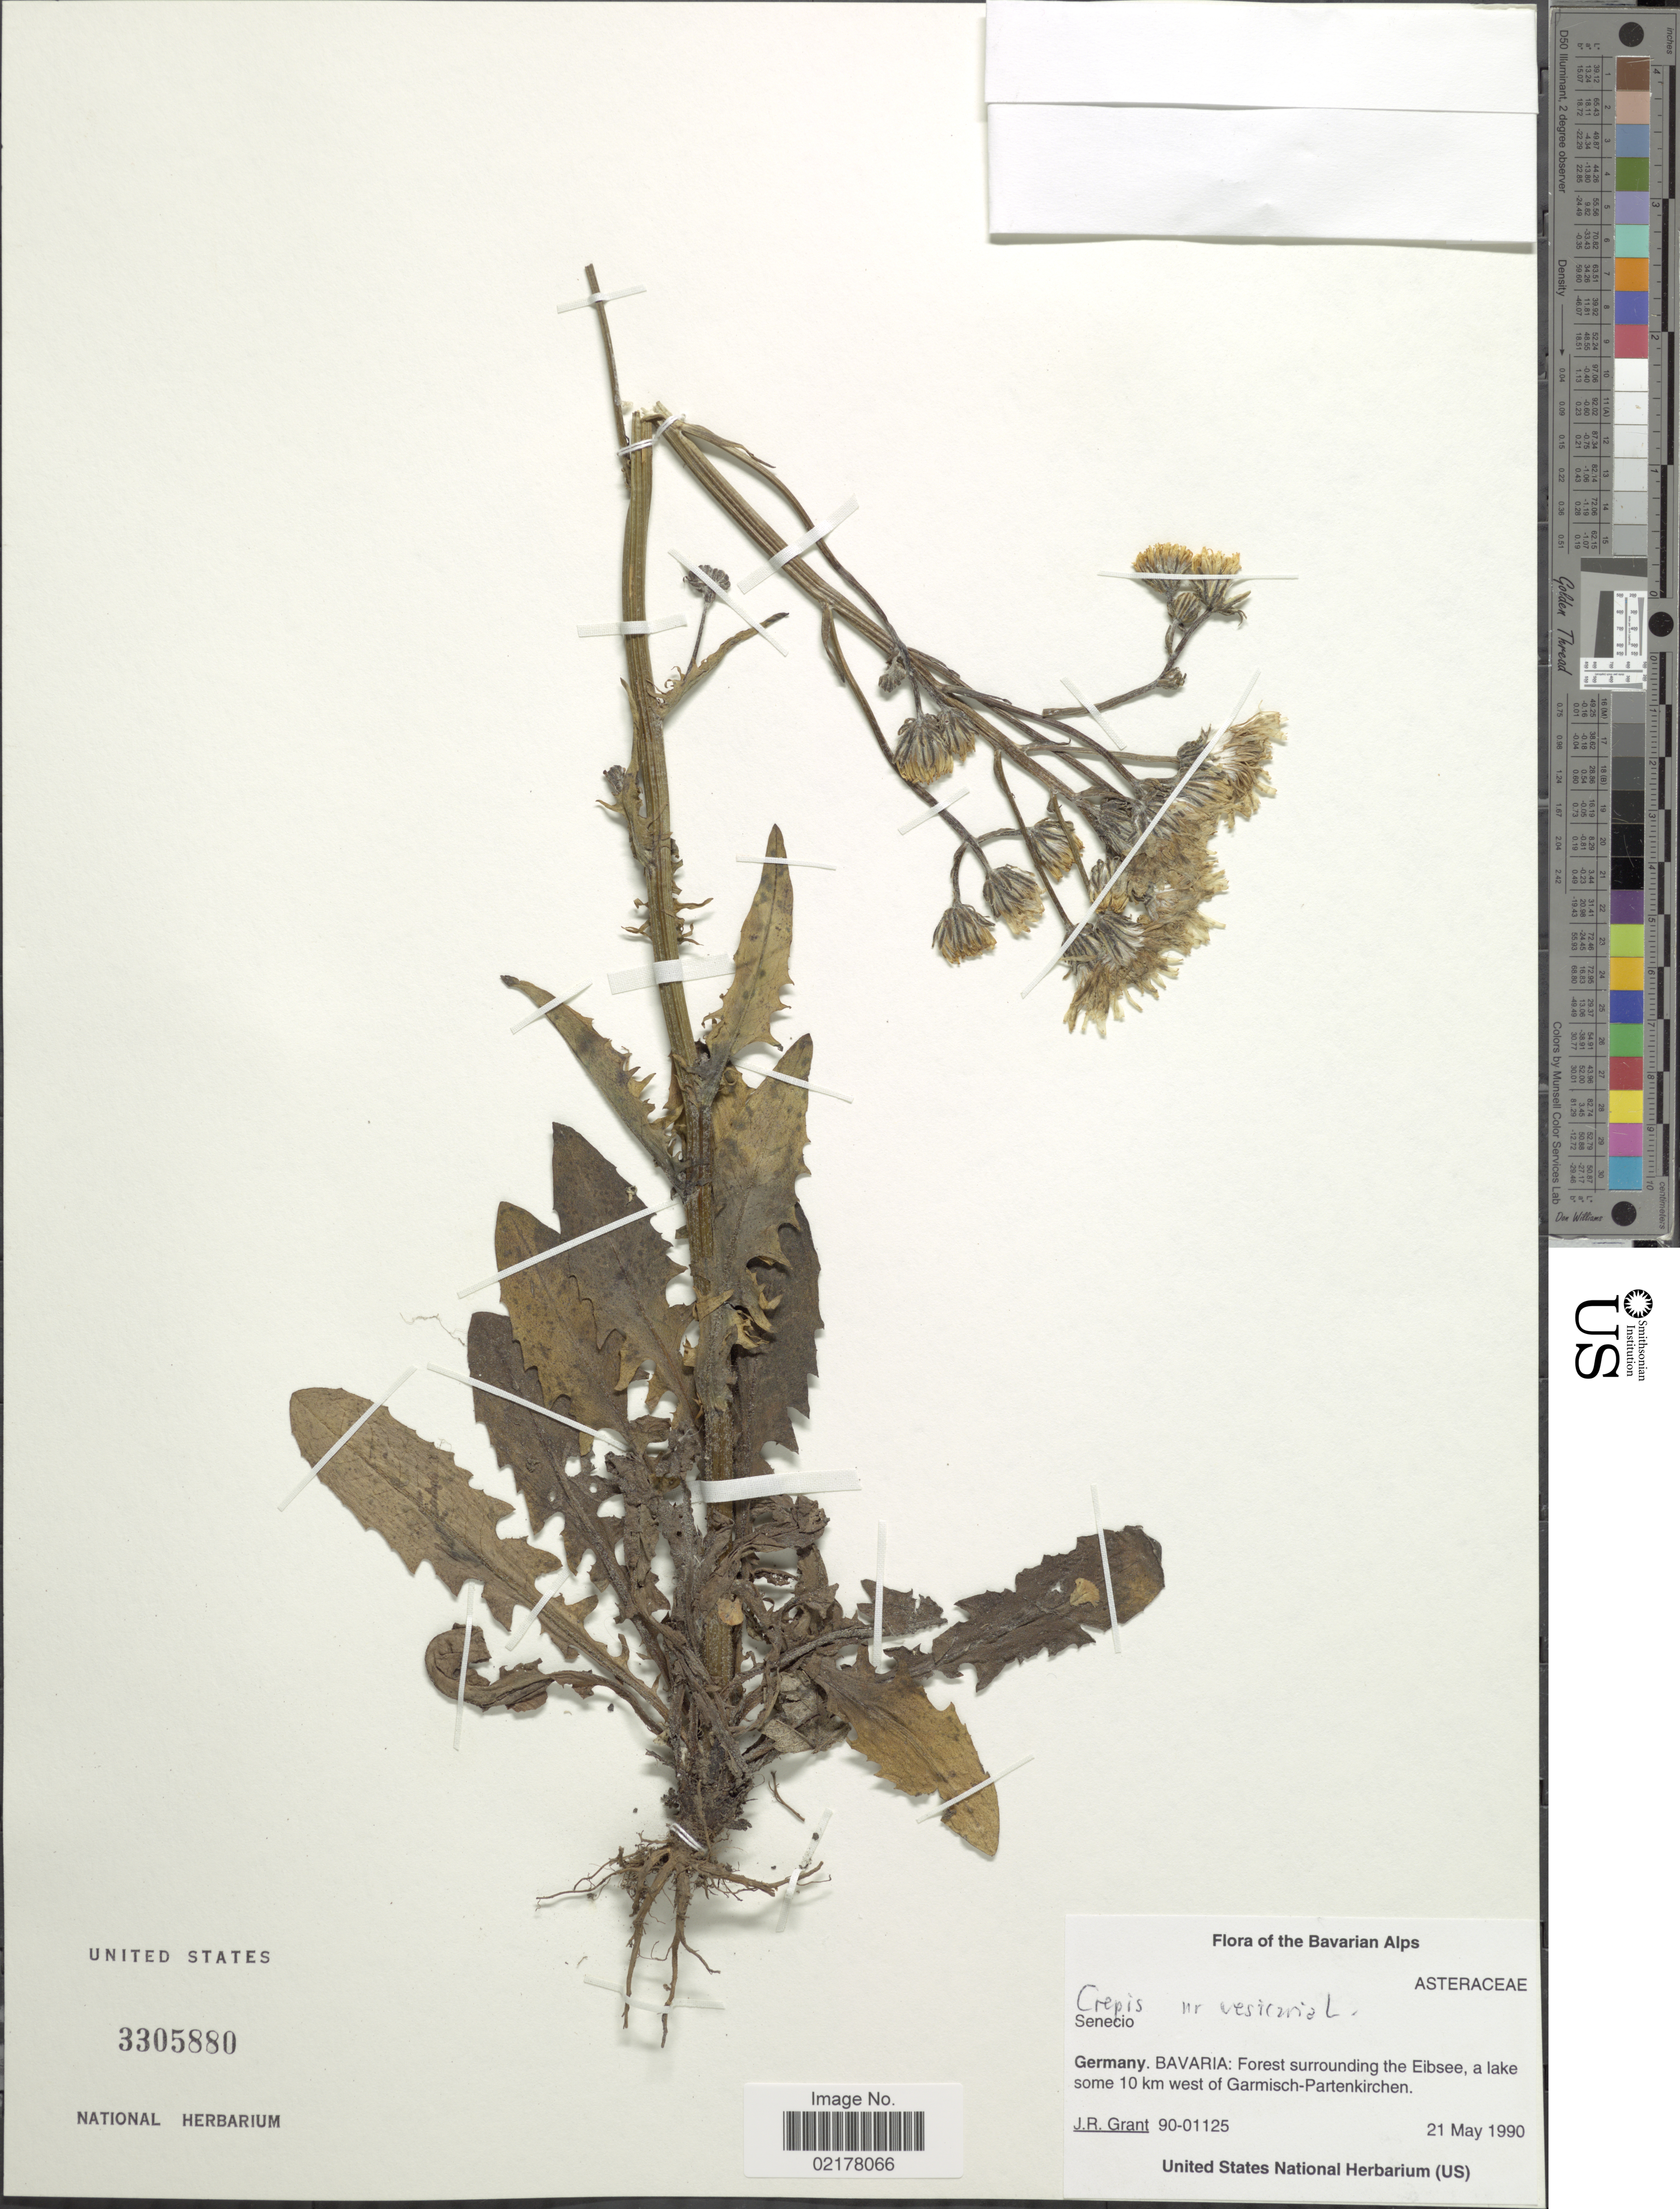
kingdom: Plantae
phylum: Tracheophyta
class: Magnoliopsida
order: Asterales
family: Asteraceae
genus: Crepis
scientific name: Crepis vesicaria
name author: L.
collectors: J. R. Grant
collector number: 90-01125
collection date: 1990-05-21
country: Germany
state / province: Bayern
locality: Bavaria: Forest surrounding the Eibsee, a lake some 10 km west of Garmisch-Partenkirchen. Bavarian Alps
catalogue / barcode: US 3305880